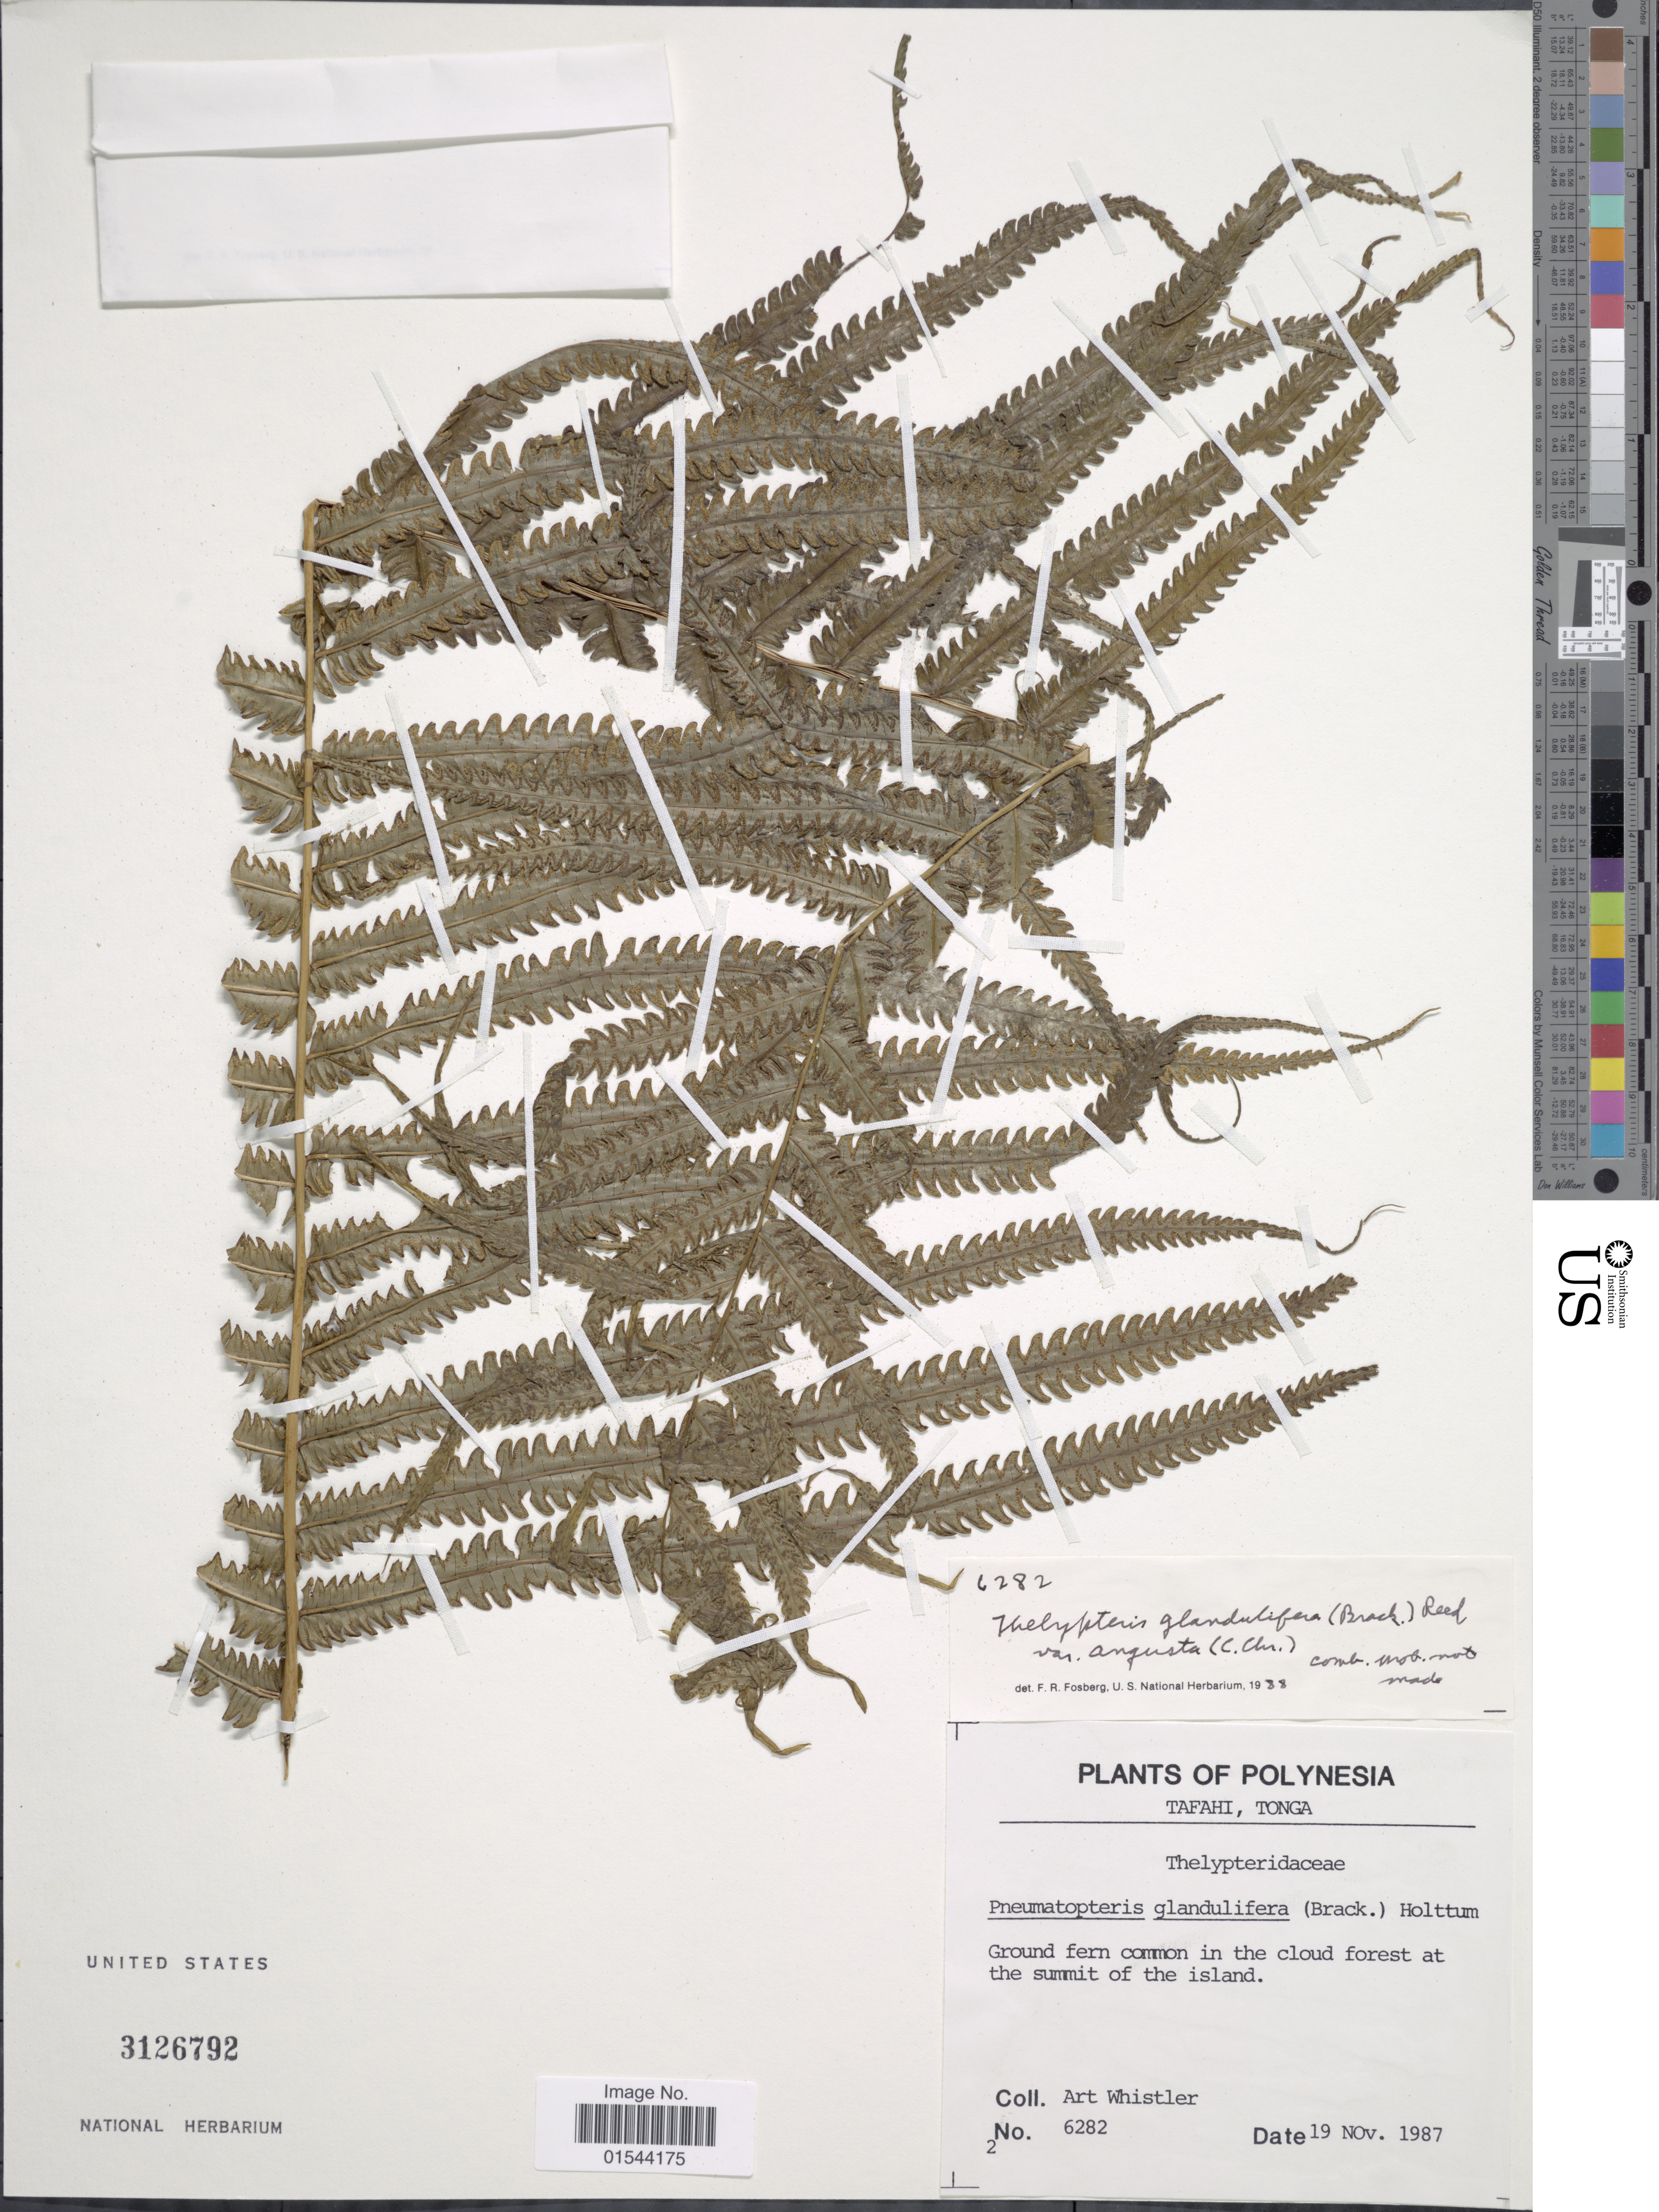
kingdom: Plantae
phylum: Tracheophyta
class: Polypodiopsida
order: Polypodiales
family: Thelypteridaceae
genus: Pneumatopteris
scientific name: Pneumatopteris glandulifera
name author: (Brack.) Holttum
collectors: A. Whistler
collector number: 6282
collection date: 1987-11-19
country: Tonga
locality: Polynesia, Tafahi, Tonga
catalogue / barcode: US 3126792